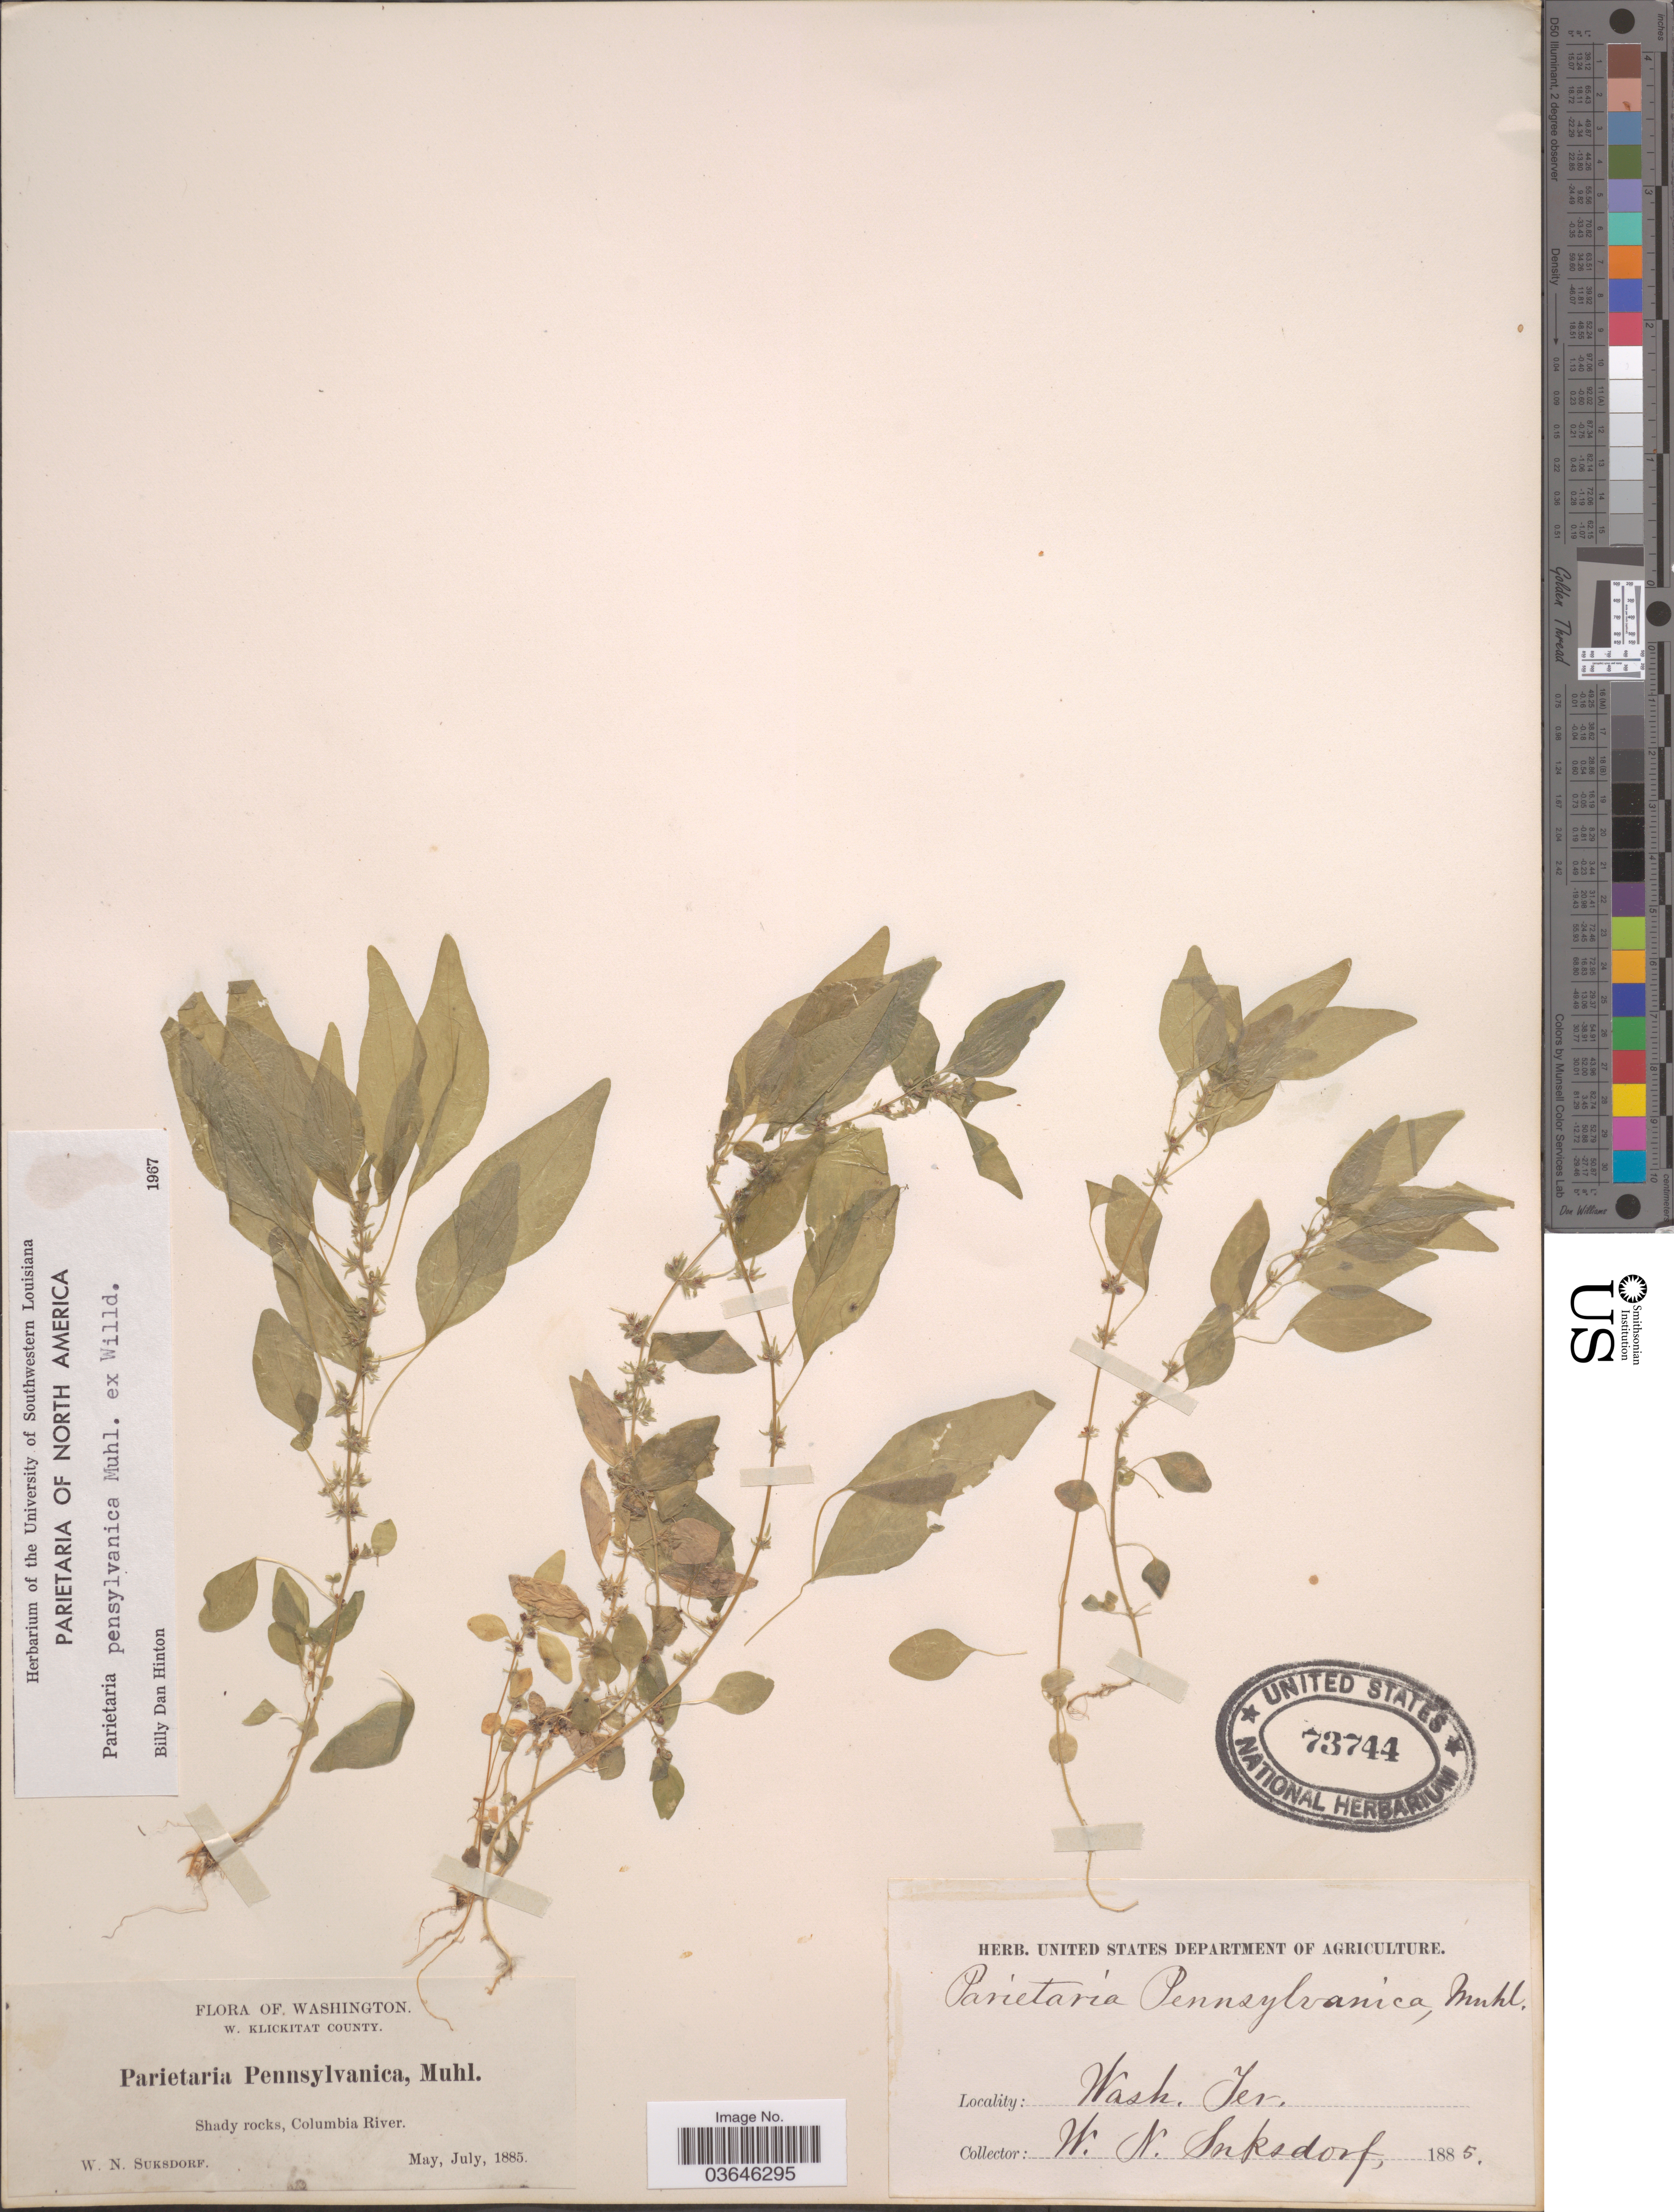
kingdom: Plantae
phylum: Tracheophyta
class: Magnoliopsida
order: Rosales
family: Urticaceae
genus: Parietaria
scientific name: Parietaria pensylvanica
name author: Muhl. ex Willd.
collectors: W. N. Suksdorf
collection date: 1885-05/1885-07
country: United States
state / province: Washington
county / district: Klickitat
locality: W. Klickitat County. Shady rocks, Columbia River.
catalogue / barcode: US 73744